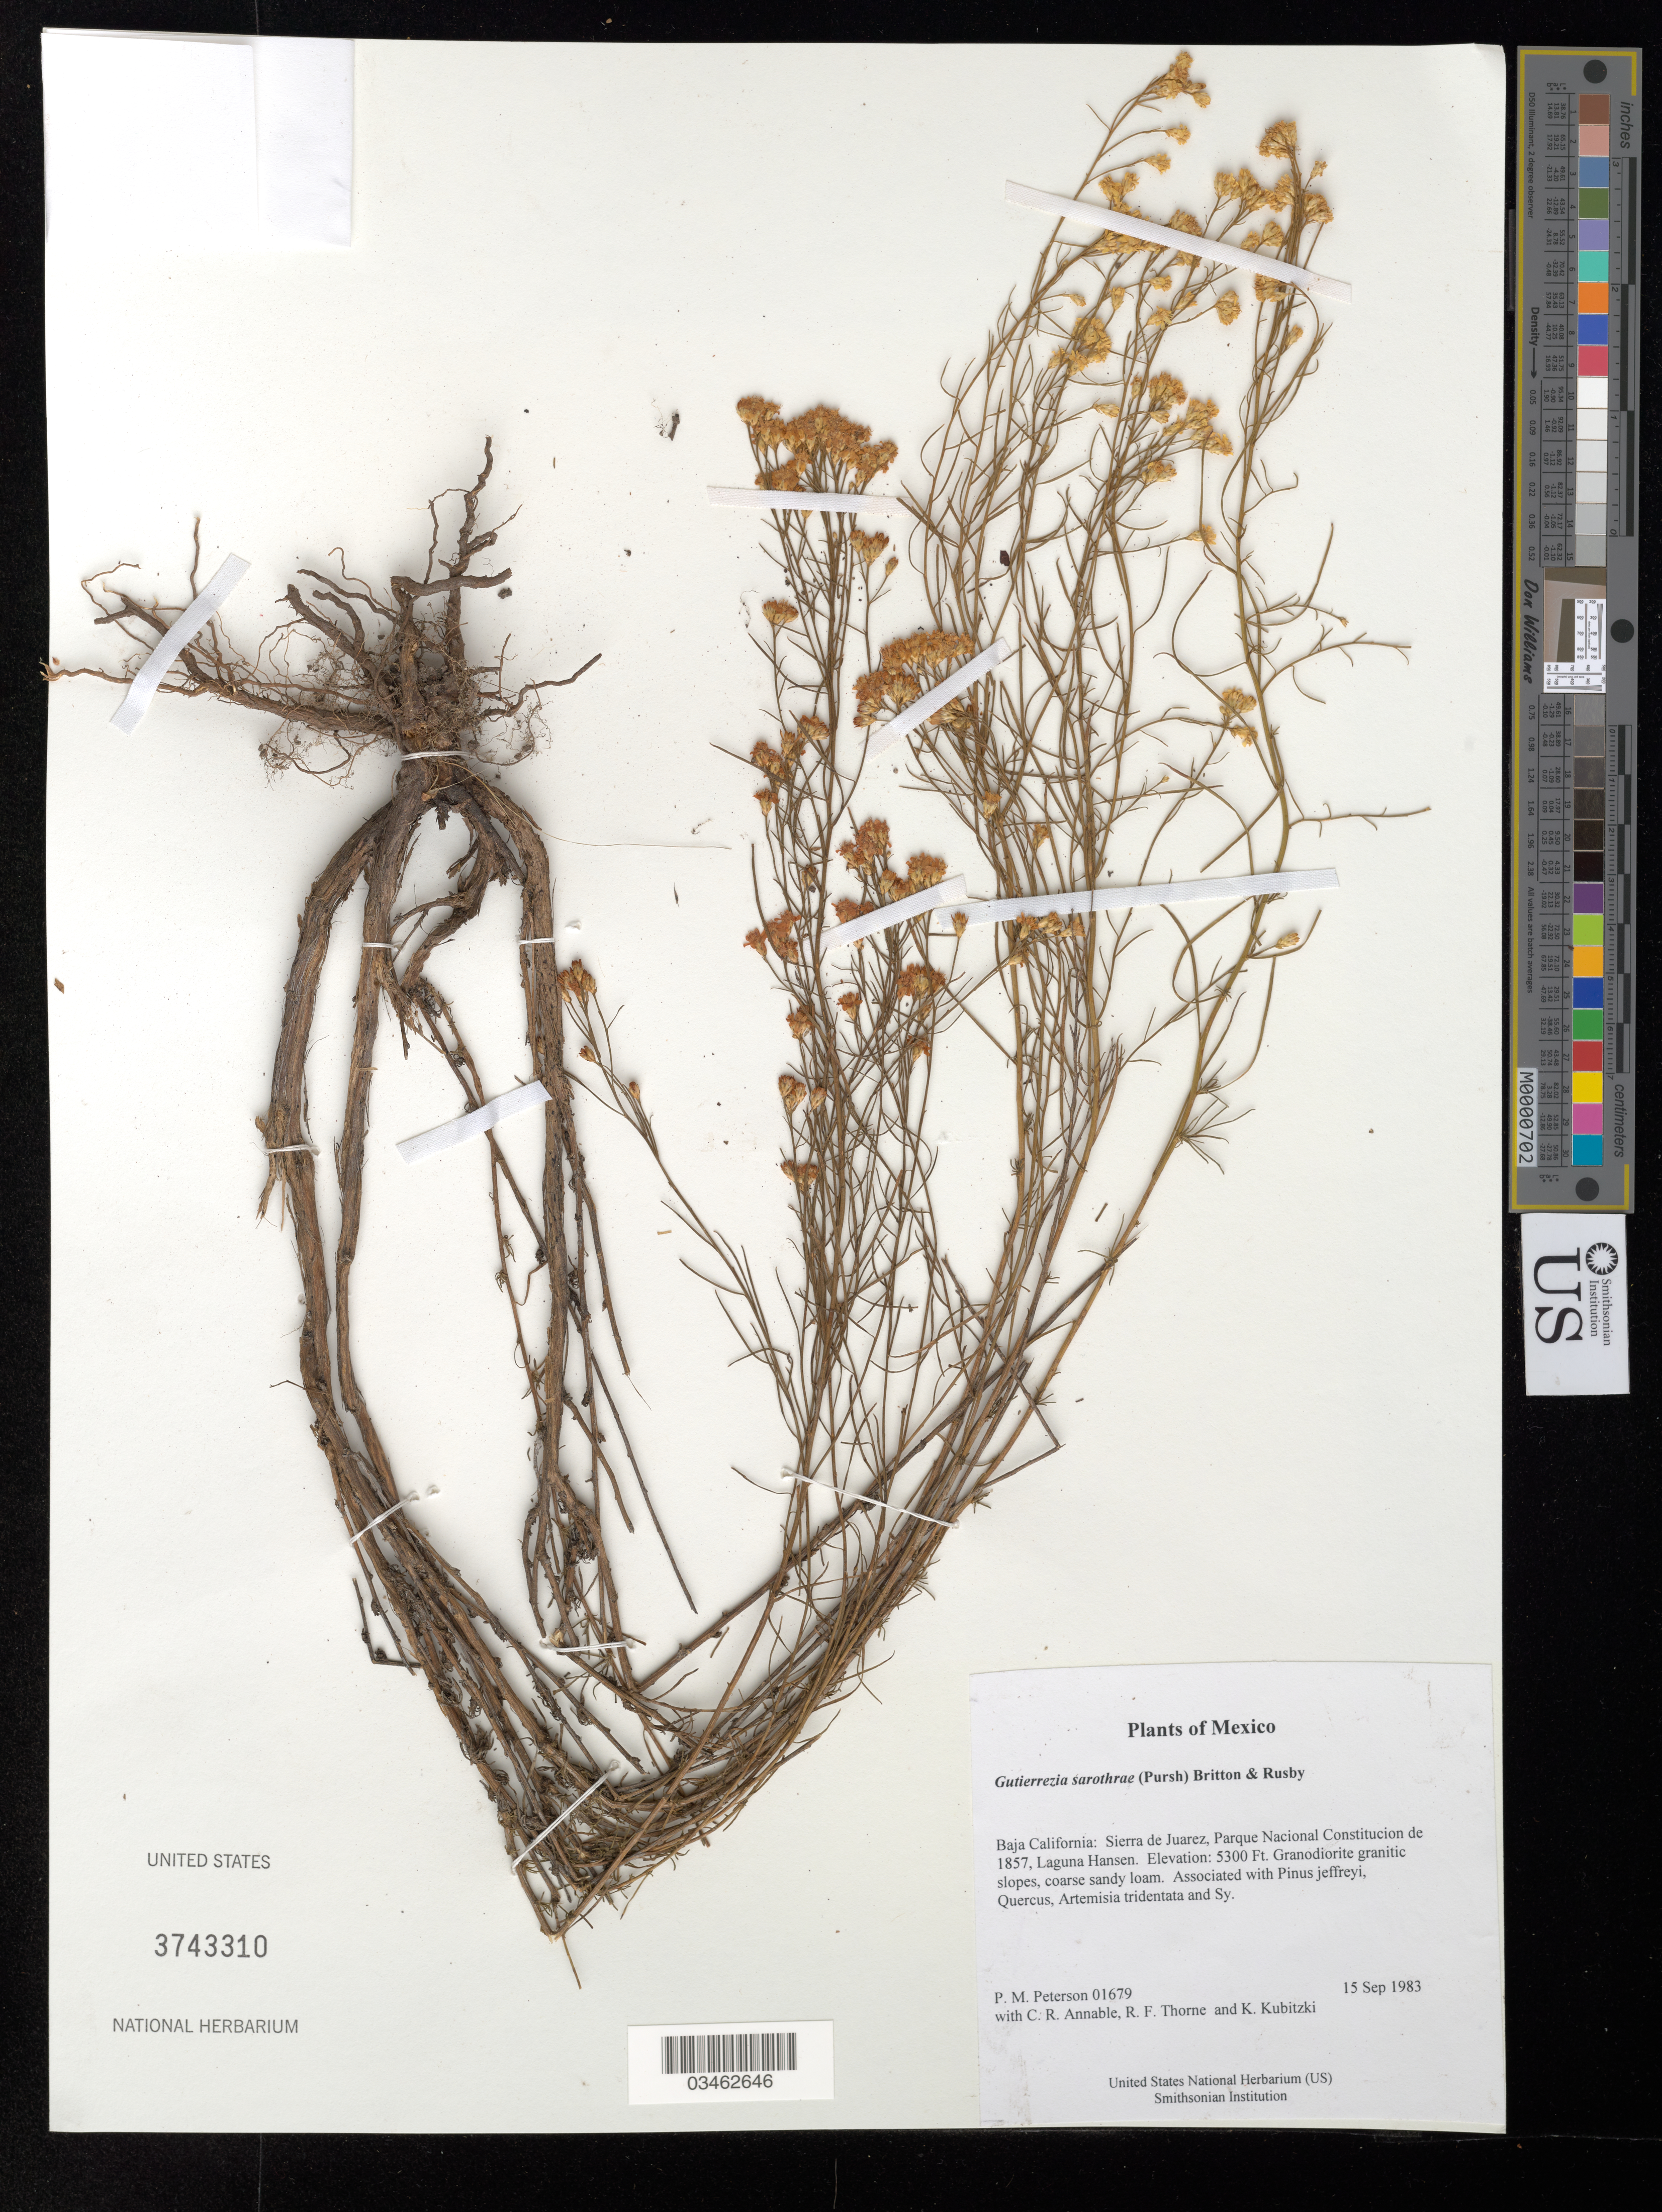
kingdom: Plantae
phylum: Tracheophyta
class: Magnoliopsida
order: Asterales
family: Asteraceae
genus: Gutierrezia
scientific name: Gutierrezia sarothrae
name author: (Pursh) Britton & Rusby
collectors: P. M. Peterson, C. R. Annable, R. F. Thorne & K. Kubitzki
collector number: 01679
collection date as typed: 15 Sep 1983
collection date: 1983-09-15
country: Mexico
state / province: Baja California Norte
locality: Sierra de Juarez, Parque Nacional Constitucion de 1857, Laguna Hansen.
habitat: Granodiorite granitic slopes, coarse sandy loam. Associated with Pinus jeffreyi, Quercus, Artemisia tridentata and Sy.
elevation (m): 1615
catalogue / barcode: US 3743310